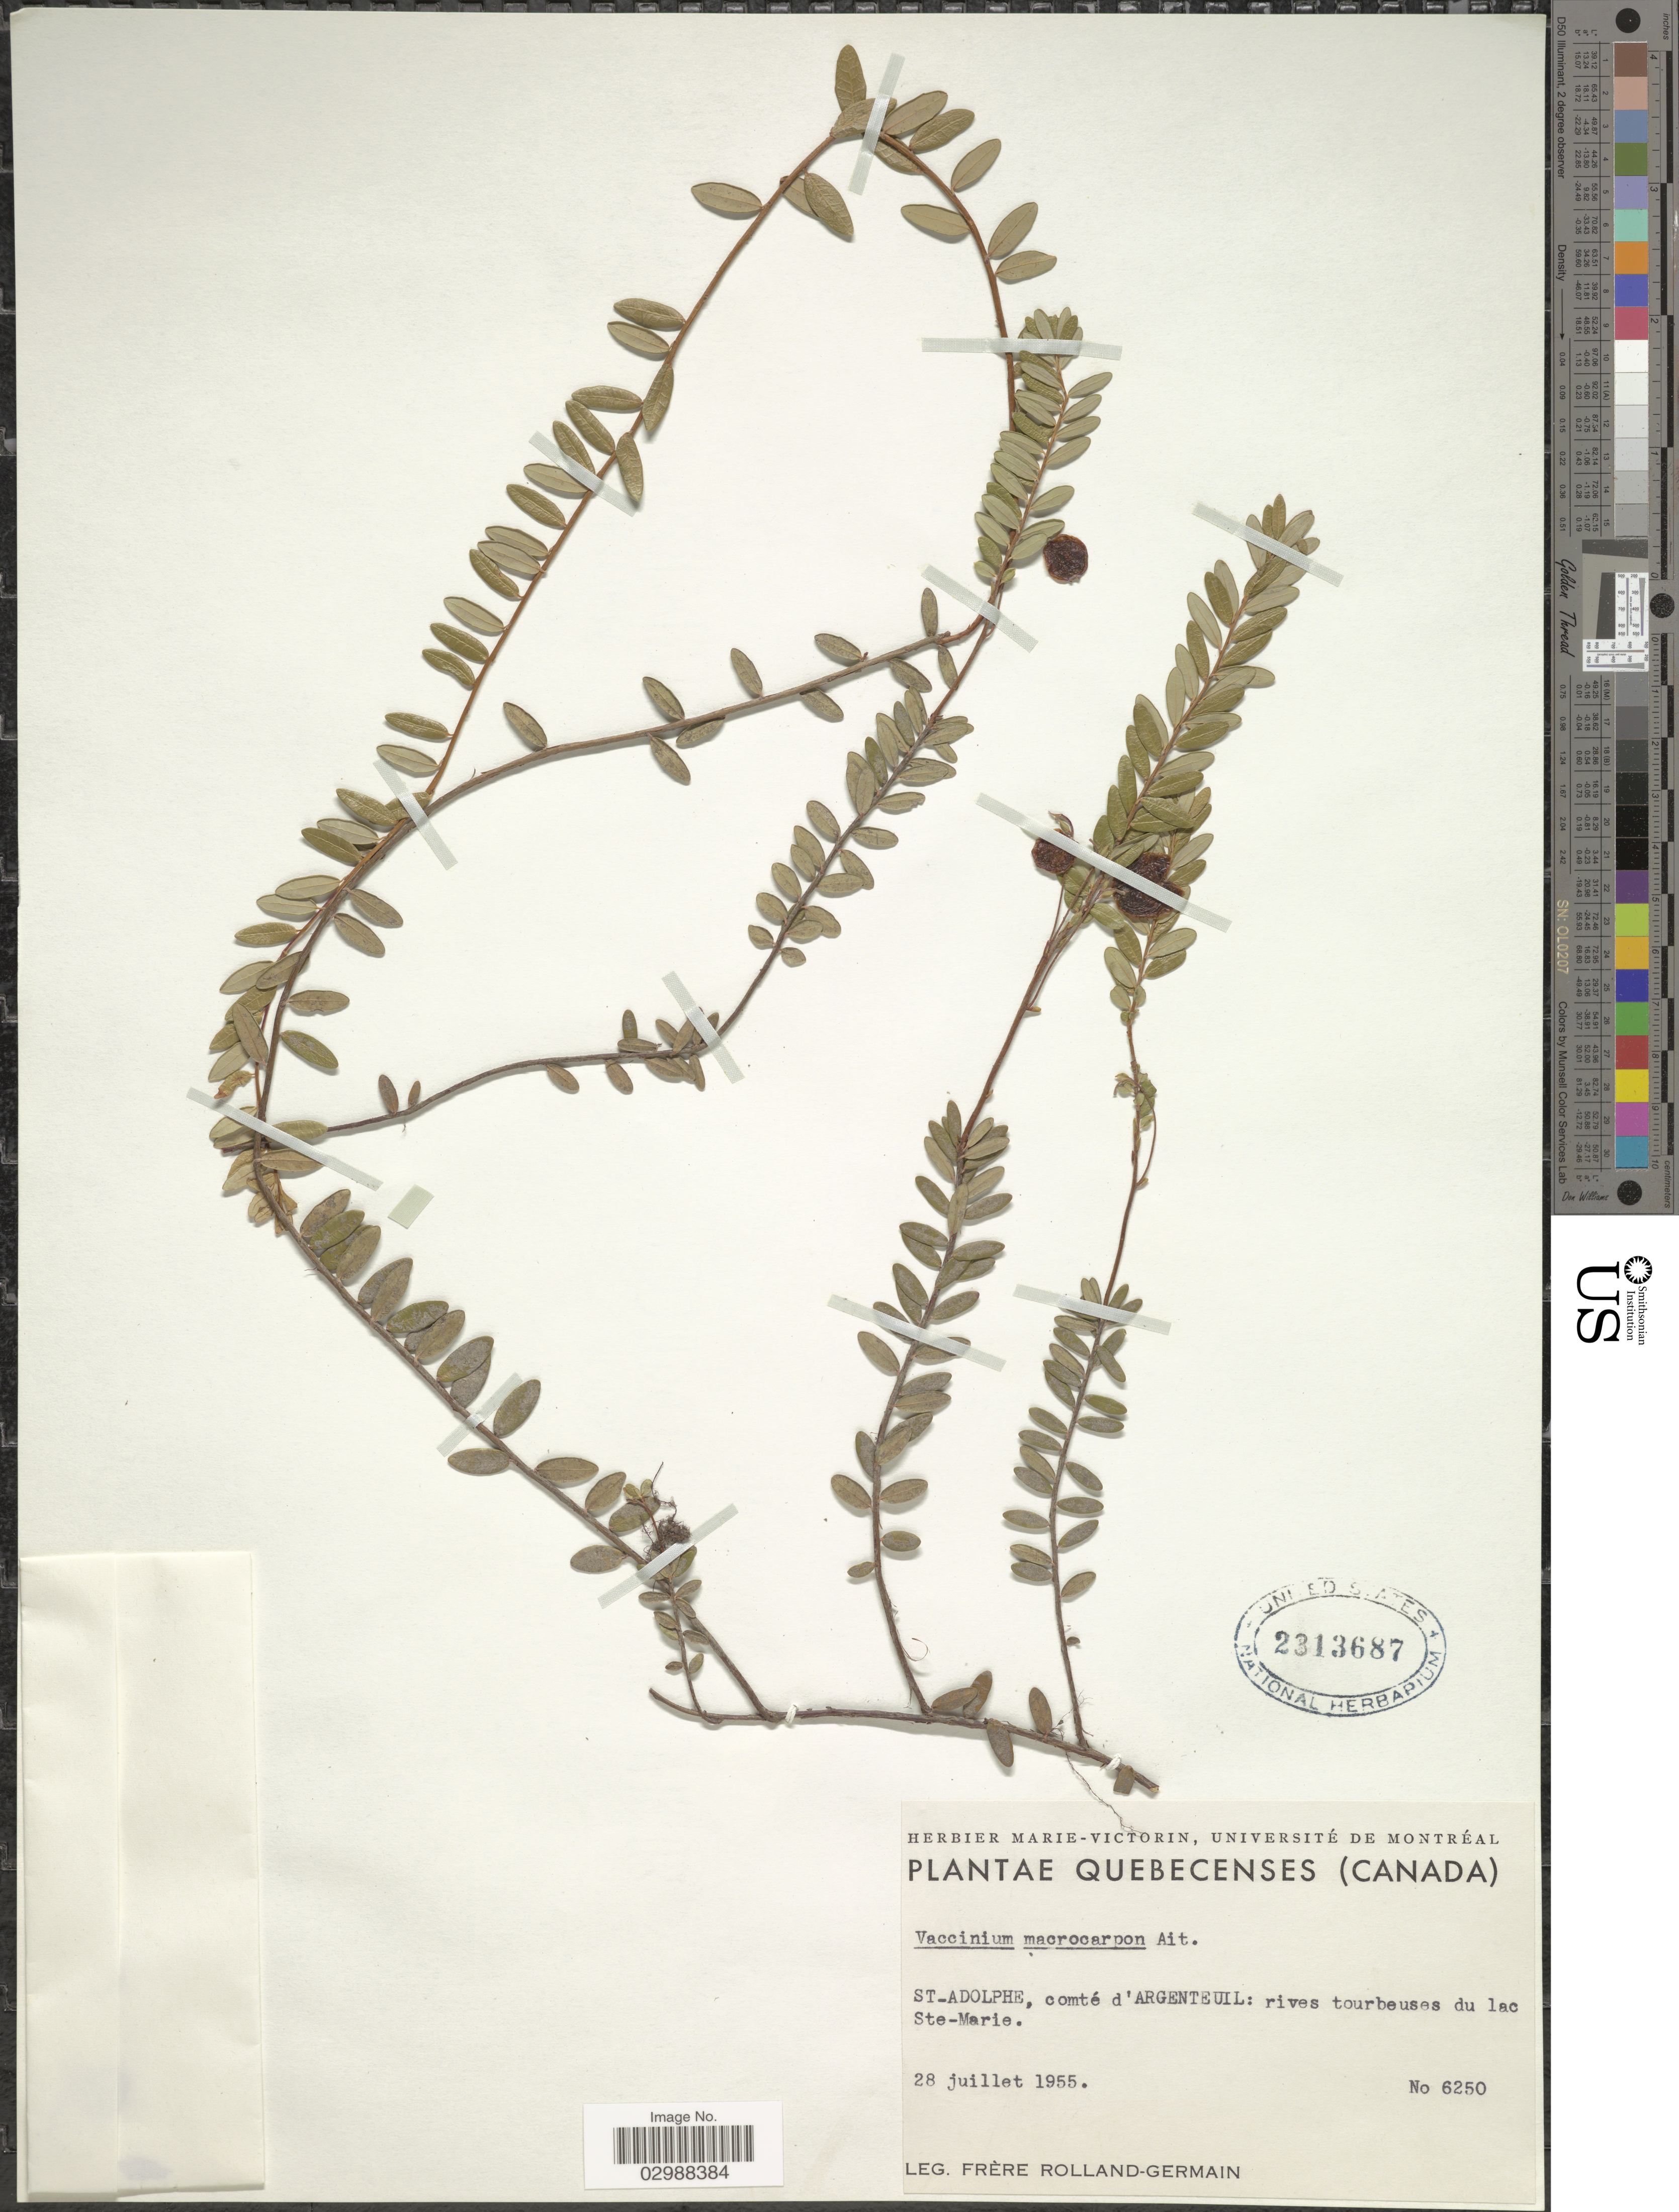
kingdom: Plantae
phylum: Tracheophyta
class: Magnoliopsida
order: Ericales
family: Ericaceae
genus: Vaccinium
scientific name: Vaccinium macrocarpon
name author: Aiton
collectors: Rolland-Germain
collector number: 6250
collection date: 1955-07-28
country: Canada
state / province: Quebec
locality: St-Adolphe, comté d'Argenteuil: rives tourbeuses du lac Ste-Marie.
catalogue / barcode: US 2313687